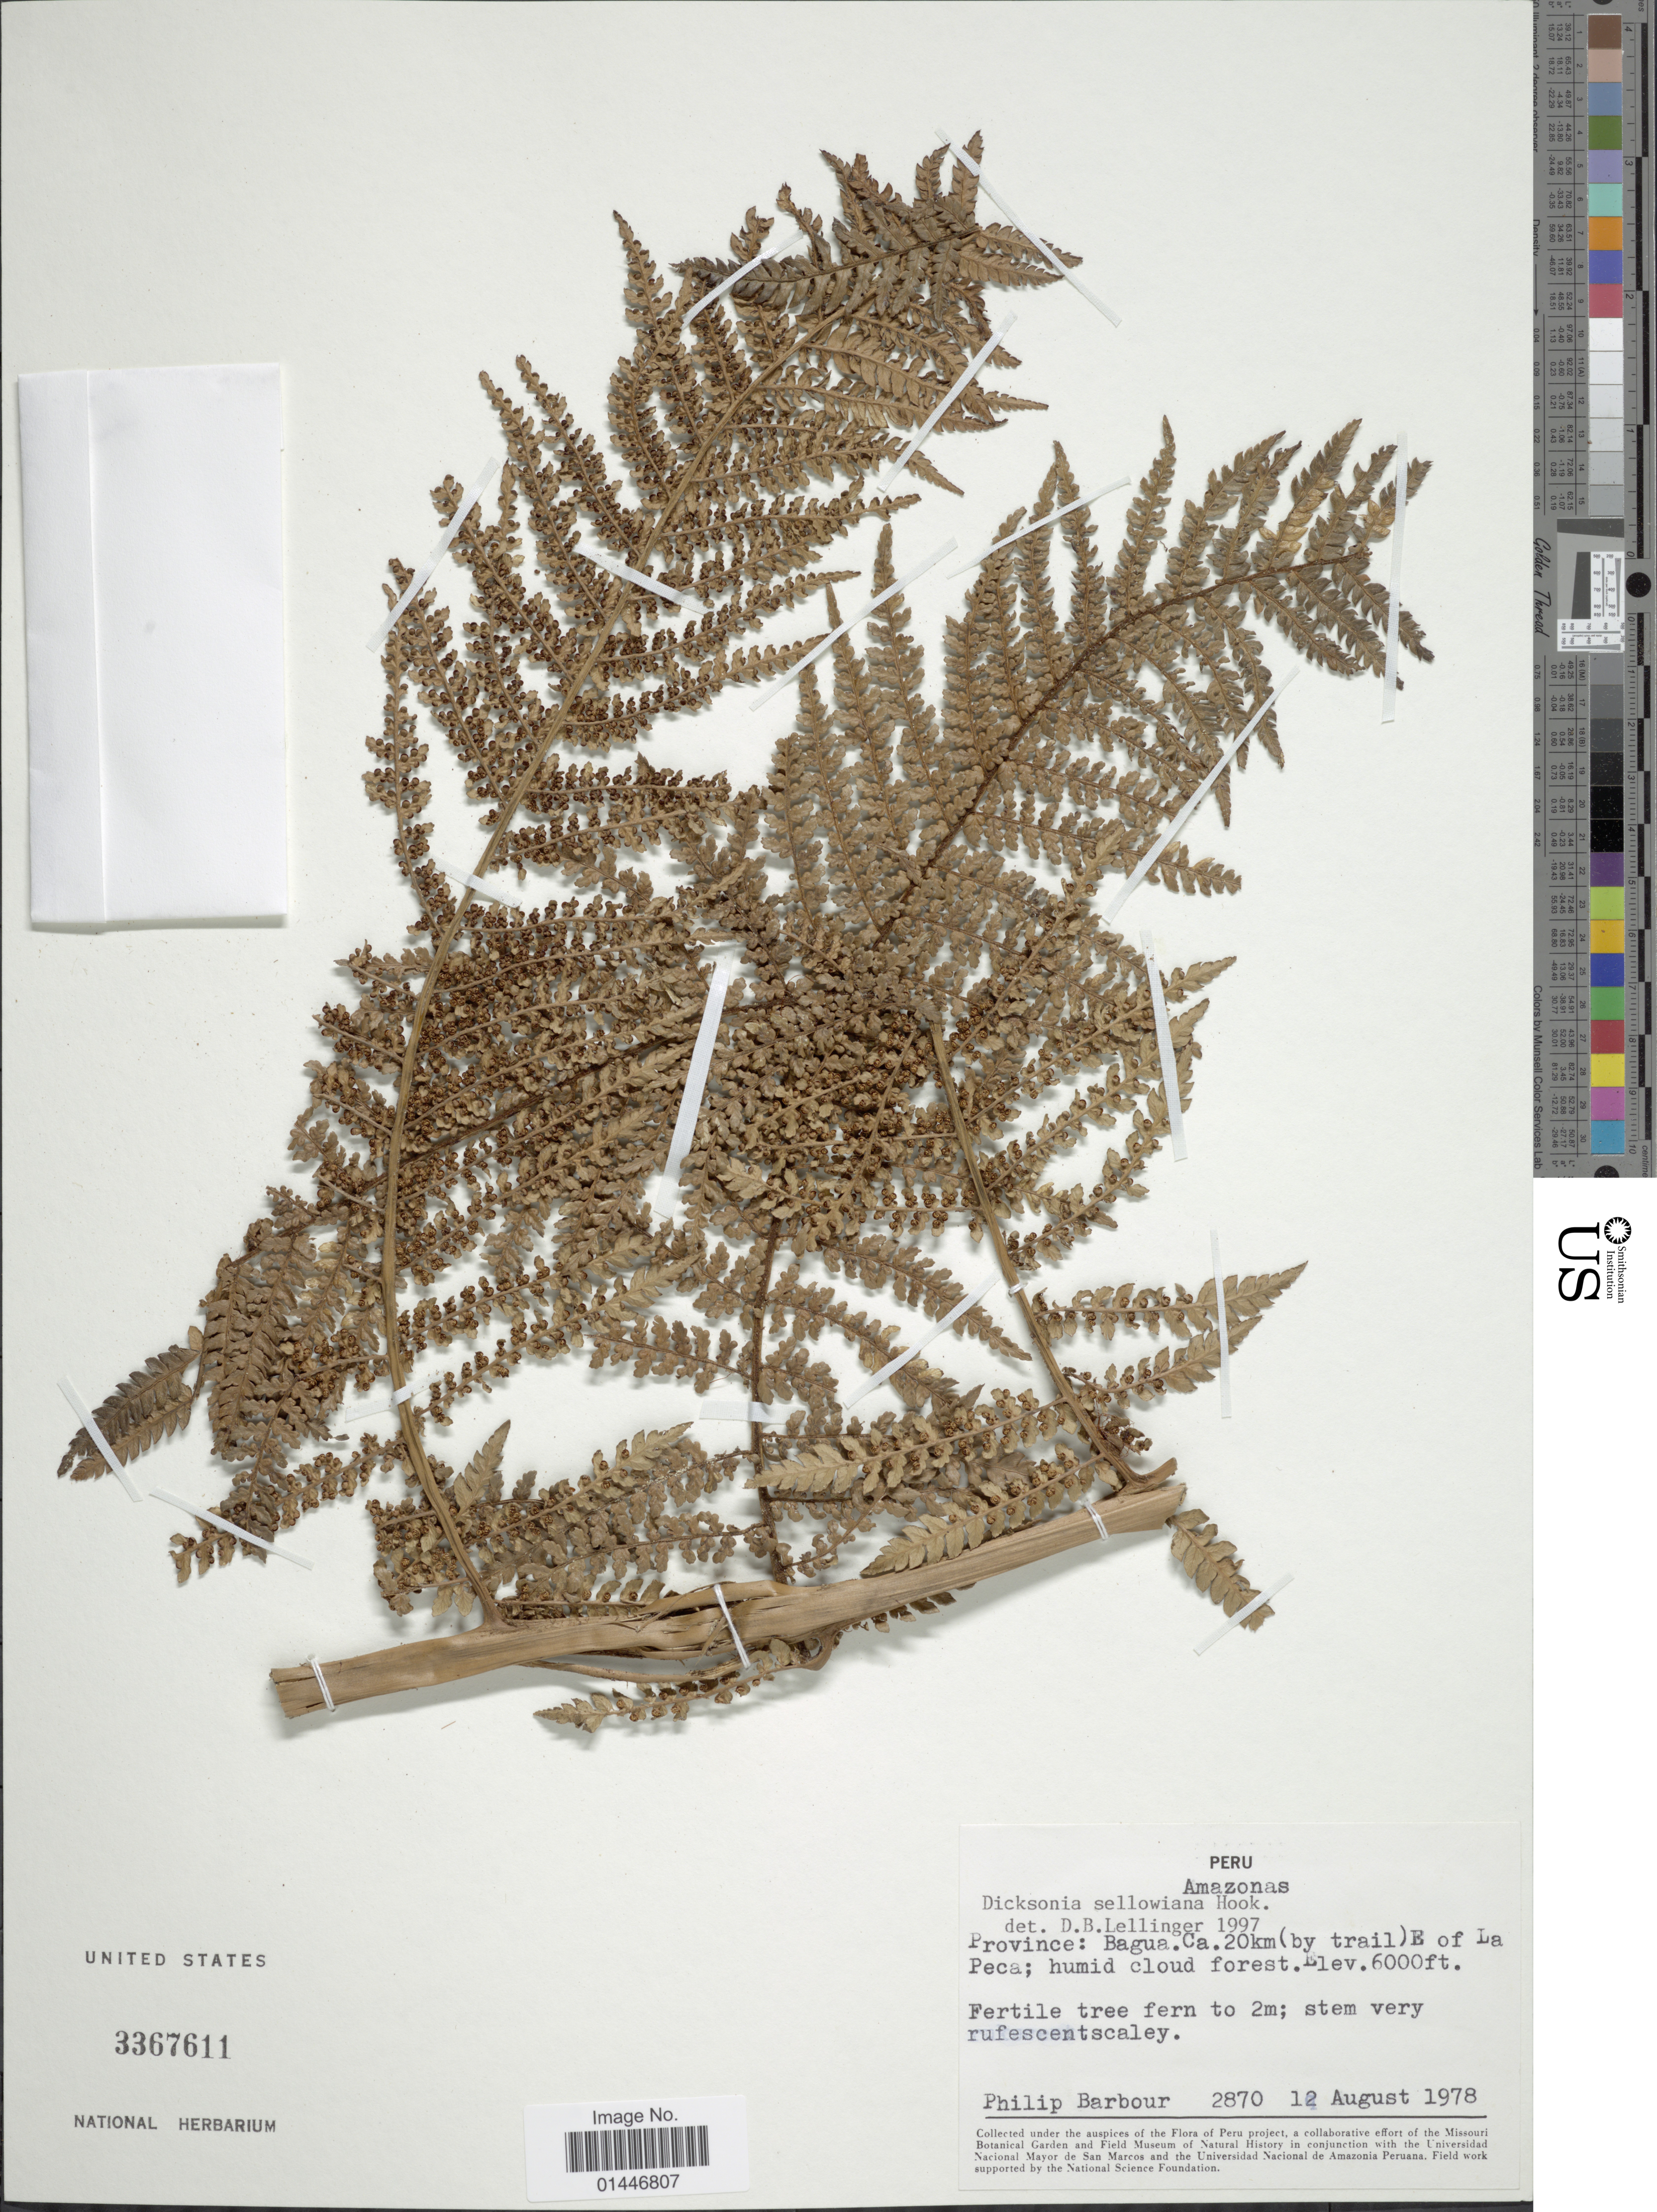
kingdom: Plantae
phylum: Tracheophyta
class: Polypodiopsida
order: Cyatheales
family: Dicksoniaceae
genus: Dicksonia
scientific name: Dicksonia sellowiana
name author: Hook.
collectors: P. Barbour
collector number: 2870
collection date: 1978-08-12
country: Peru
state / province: Amazonas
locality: Province Bagua ca 20 km (by trail) E of La Peca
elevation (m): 1829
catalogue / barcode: US 3367611